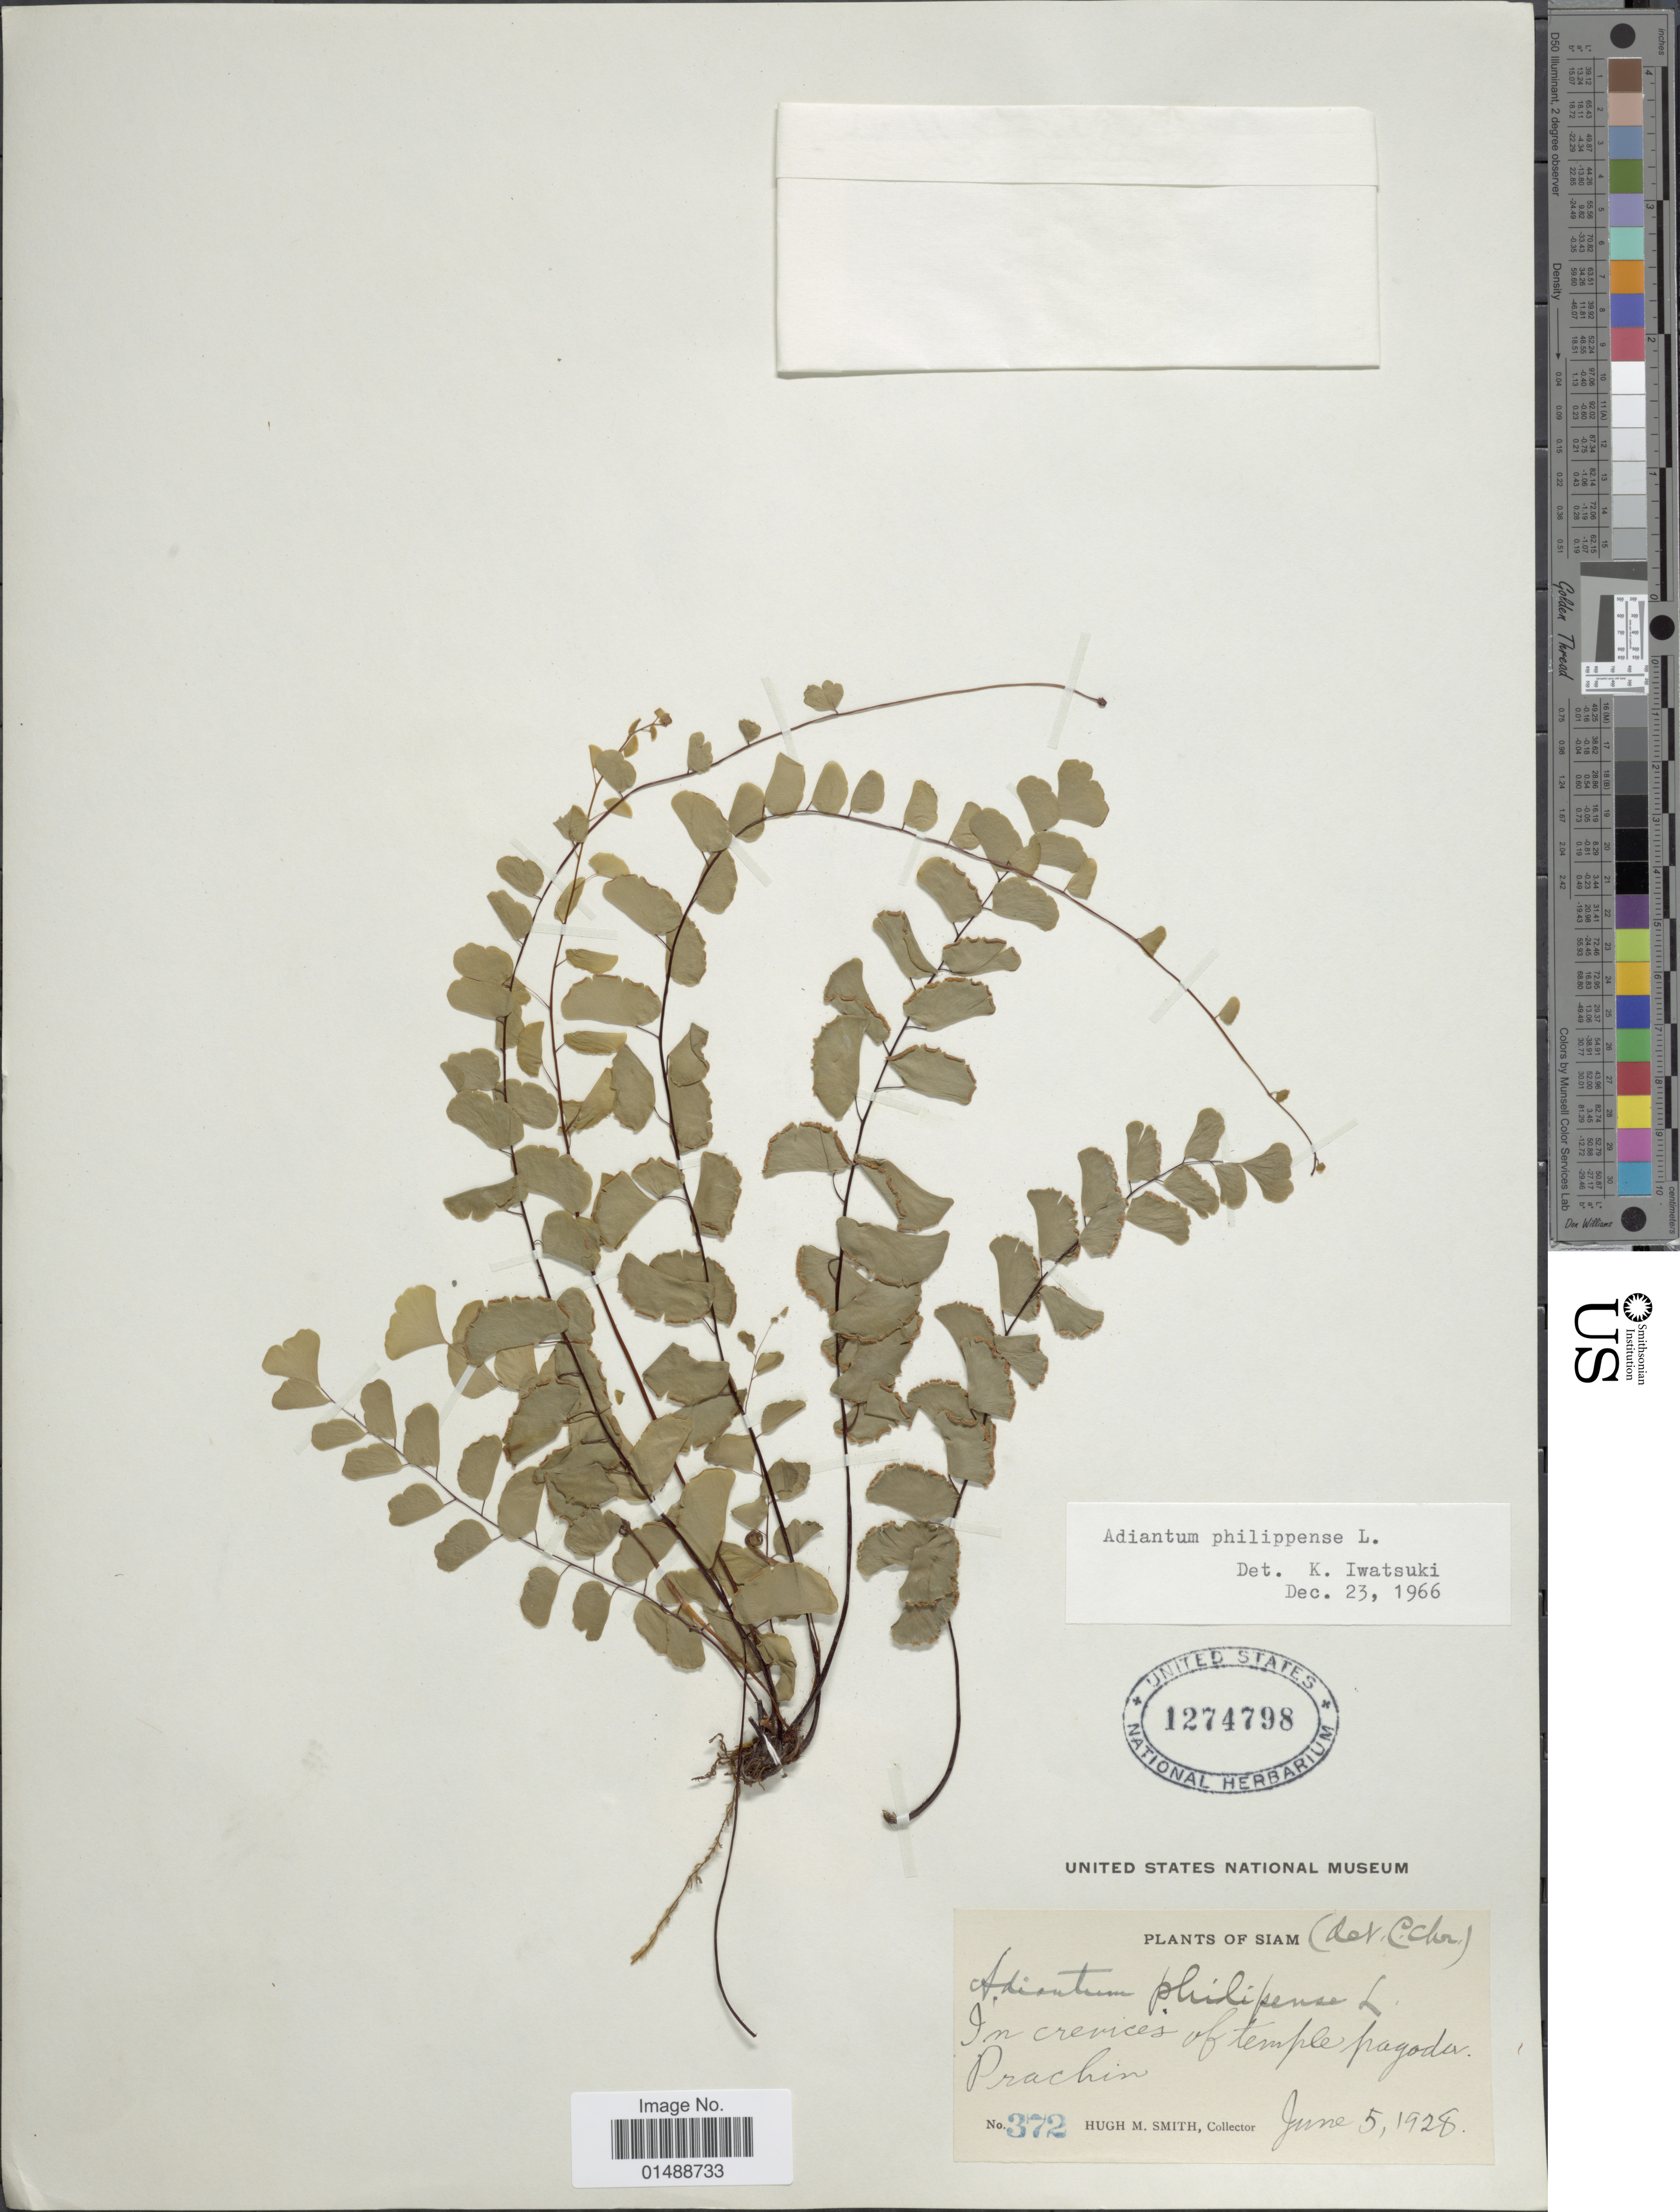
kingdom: Plantae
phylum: Tracheophyta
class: Polypodiopsida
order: Polypodiales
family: Pteridaceae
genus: Adiantum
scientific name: Adiantum philippense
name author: L.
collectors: H. M. Smith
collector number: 372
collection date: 1928-06-05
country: Thailand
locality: Siam, in crevice of temple payodas, Prachin.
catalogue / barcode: US 1274798